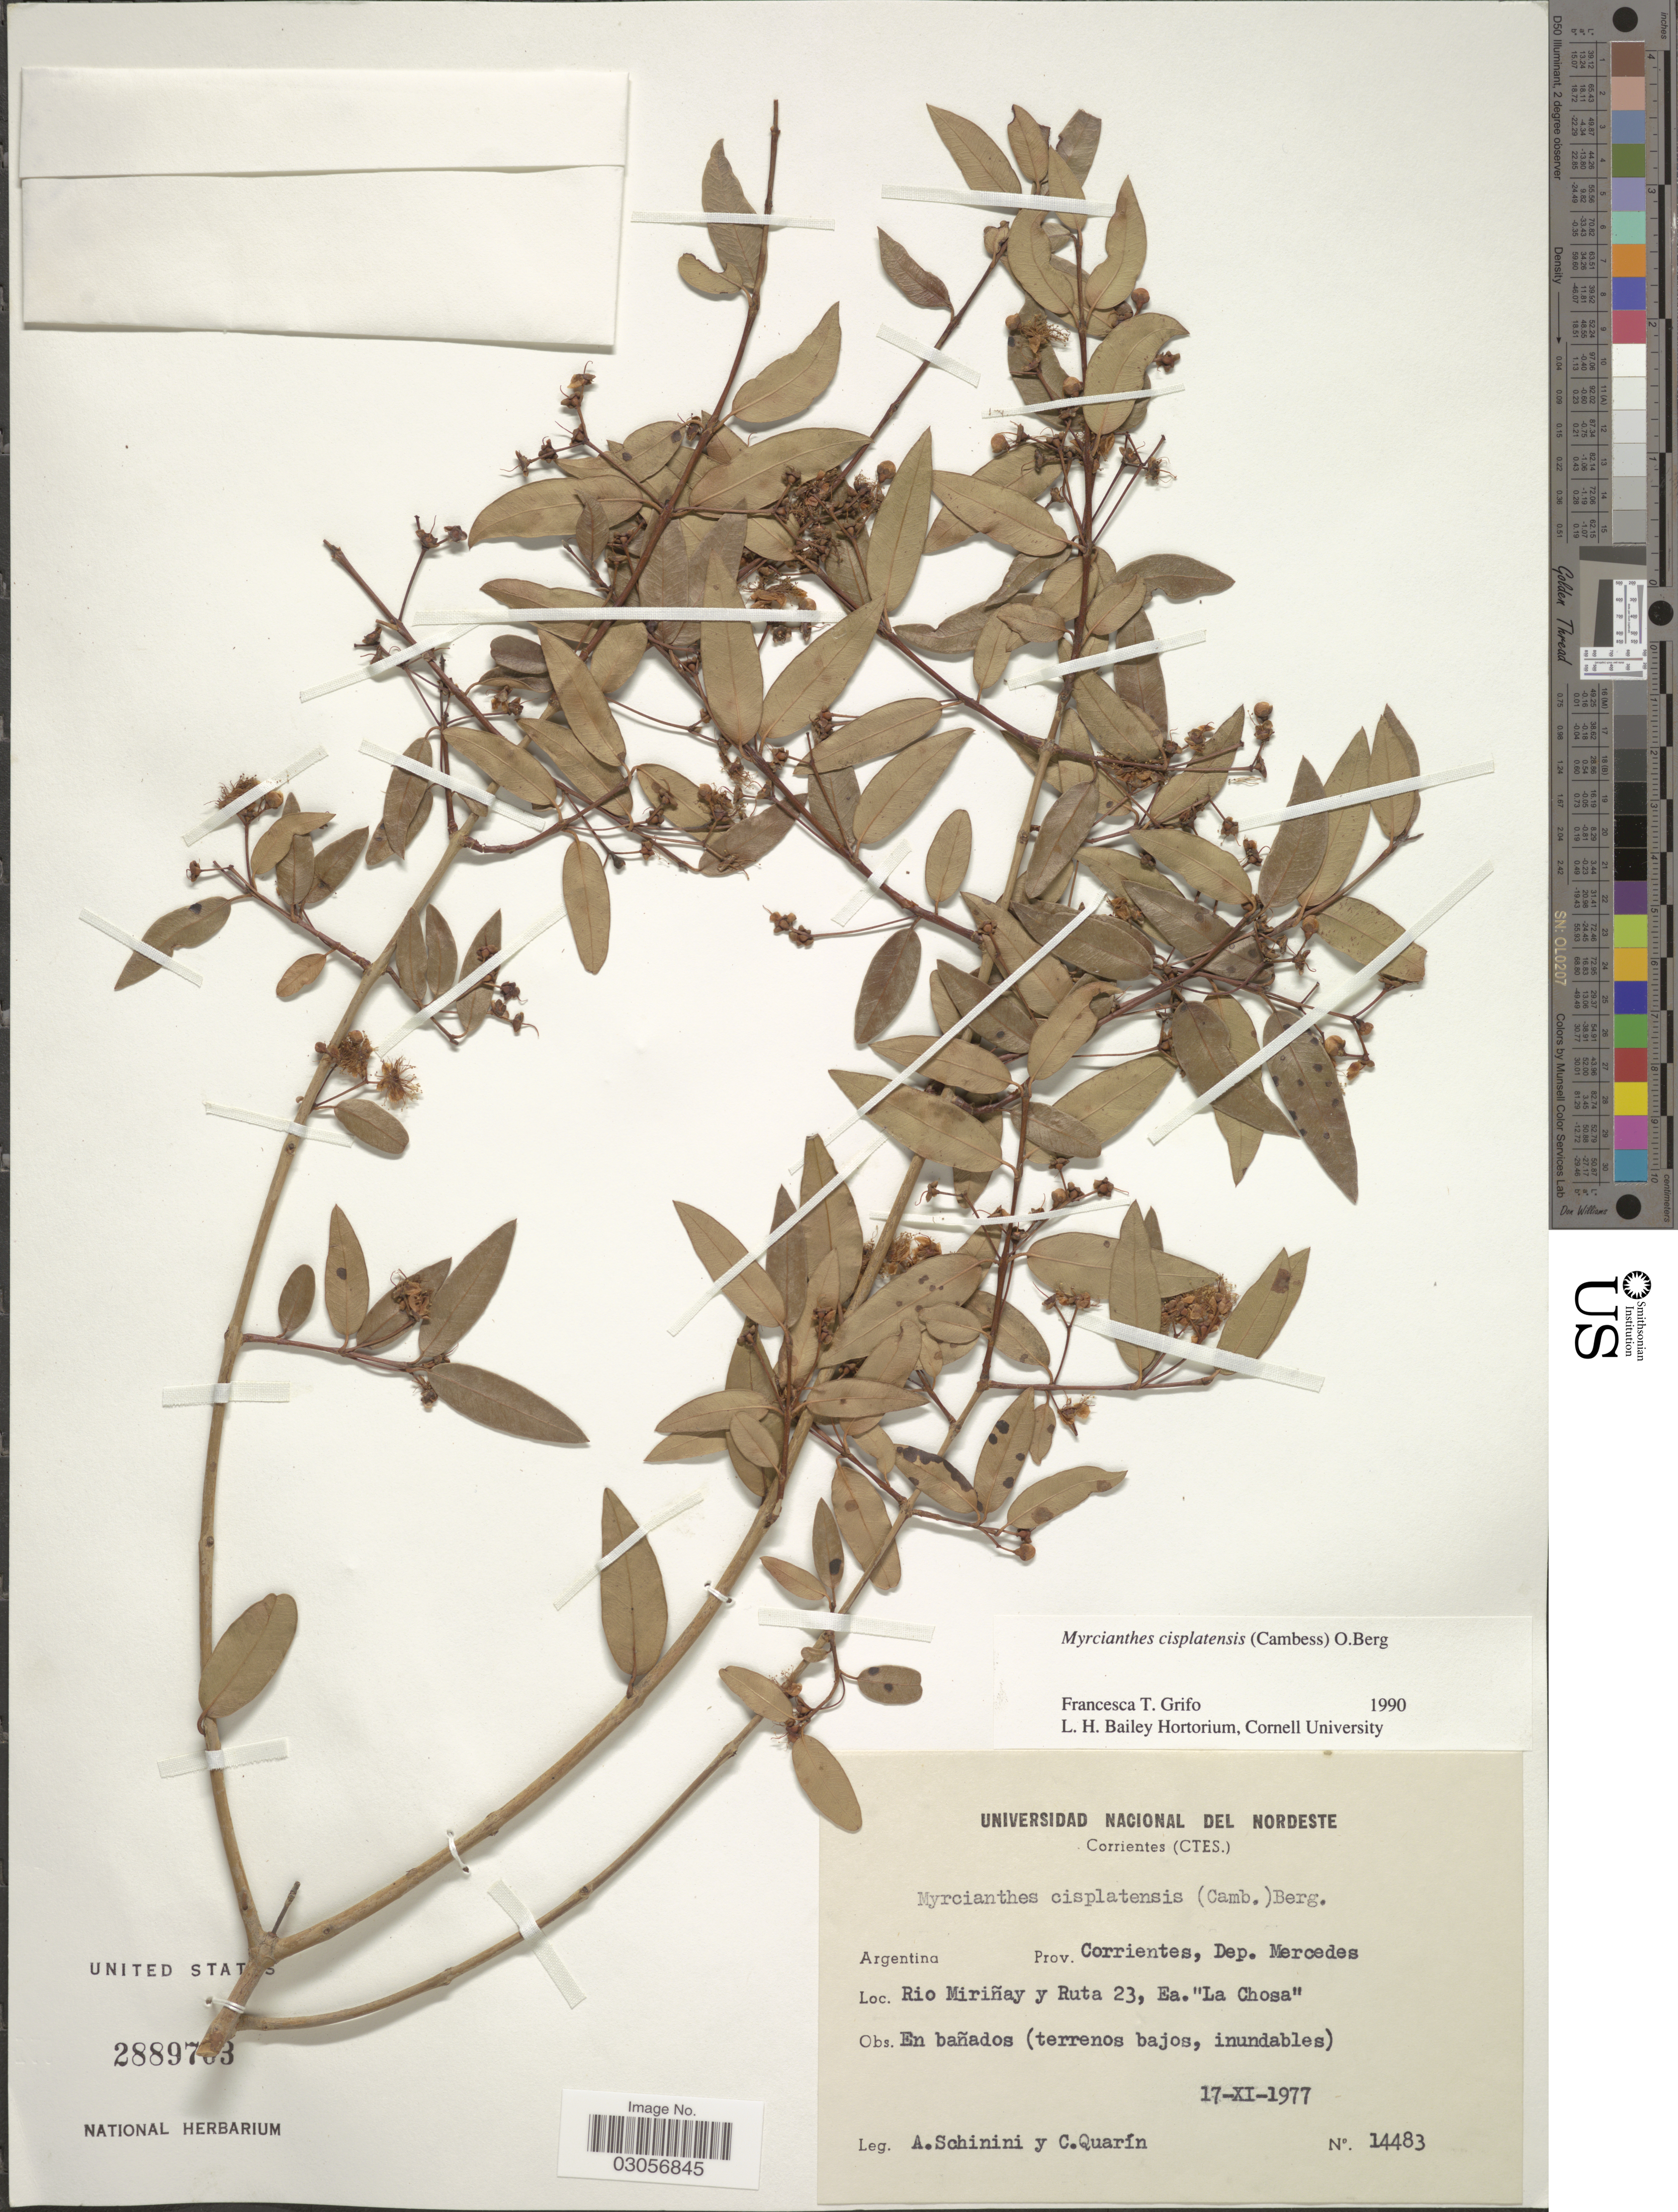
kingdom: Plantae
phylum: Tracheophyta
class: Magnoliopsida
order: Myrtales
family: Myrtaceae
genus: Myrcianthes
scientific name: Myrcianthes cisplatensis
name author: (Cambess.) O. Berg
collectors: A. Schinini & C. Quarín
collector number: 14483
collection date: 1977-11-17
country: Argentina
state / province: Corrientes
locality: Dep. Mercedes, Rio Miriñay y Ruta 23, Ea. "La Chsa".